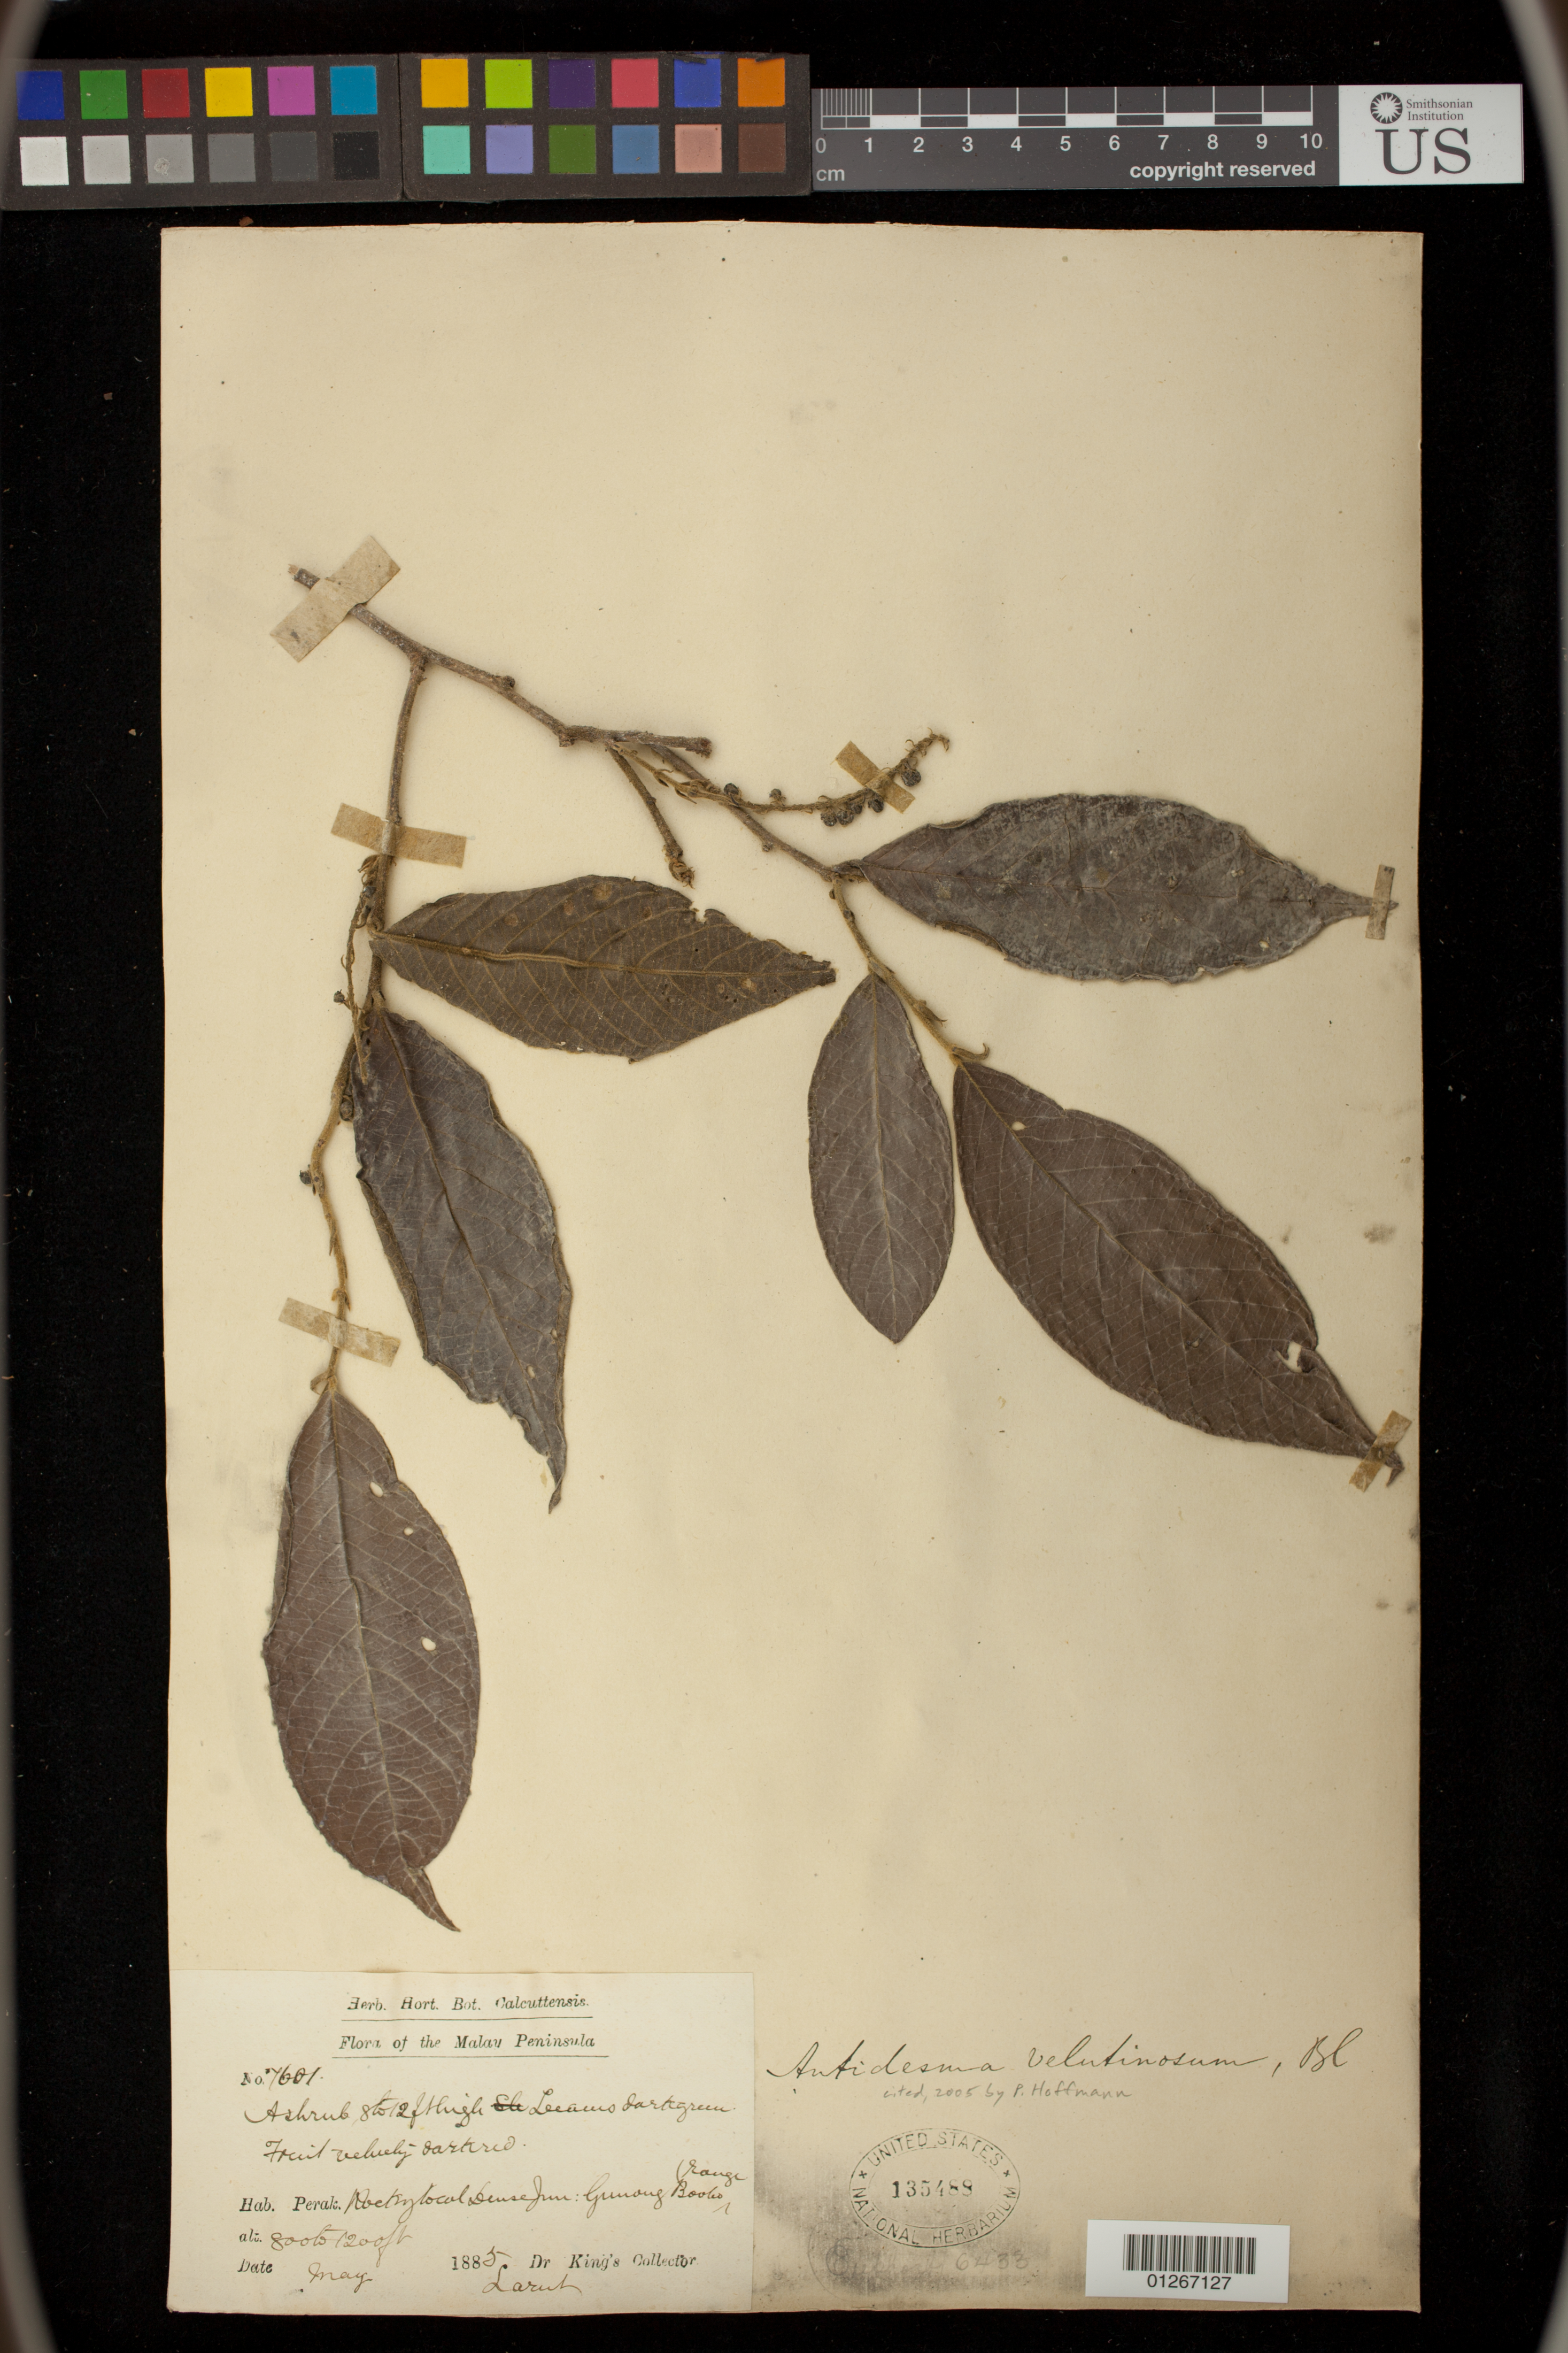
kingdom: Plantae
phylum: Tracheophyta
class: Magnoliopsida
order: Malpighiales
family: Phyllanthaceae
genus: Antidesma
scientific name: Antidesma velutinosum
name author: Miq.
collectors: Dr. King's collector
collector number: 7601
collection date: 1885-05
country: Malaysia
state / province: Perak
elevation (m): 244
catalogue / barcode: US 135488